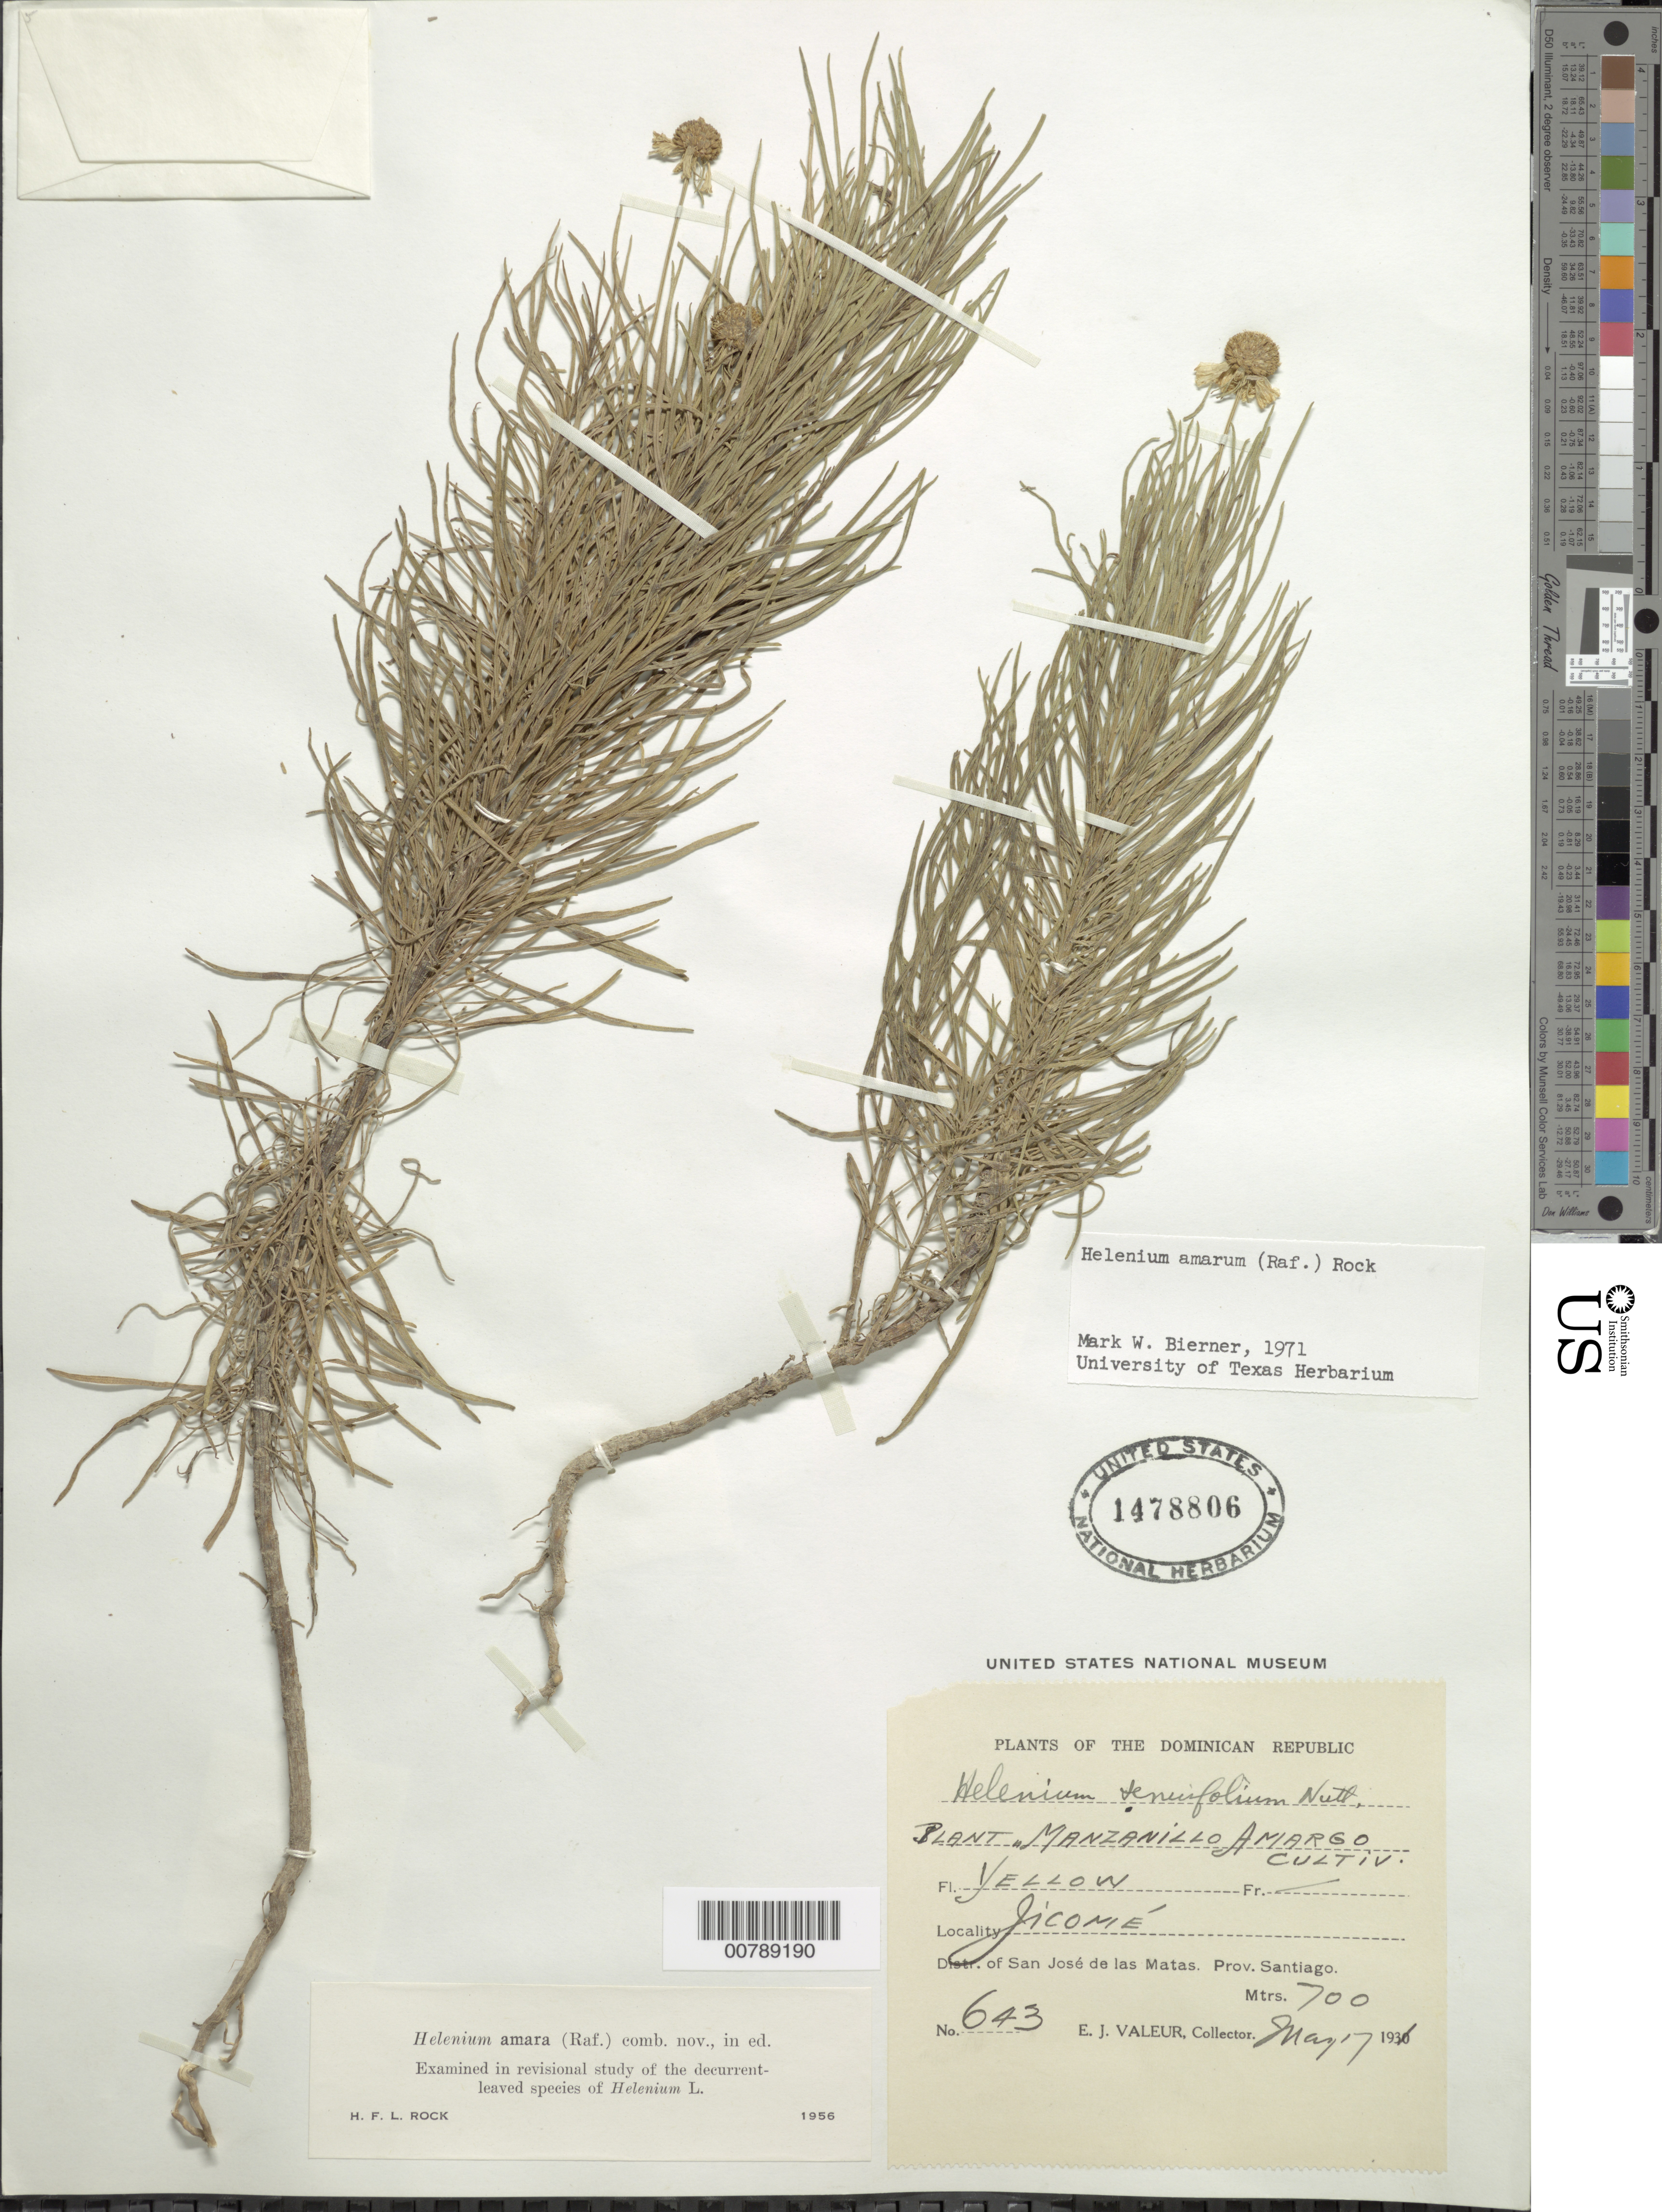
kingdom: Plantae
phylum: Tracheophyta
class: Magnoliopsida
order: Asterales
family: Asteraceae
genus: Helenium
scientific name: Helenium amarum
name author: (Raf.) H. Rock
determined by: Bierner, M. W.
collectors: E. Valeur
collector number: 643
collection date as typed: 17 May 1931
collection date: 1931-05-17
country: Dominican Republic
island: Hispaniola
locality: Jicomé. Distr. San José de las Matas. Provincia Santiago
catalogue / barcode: US 1478806